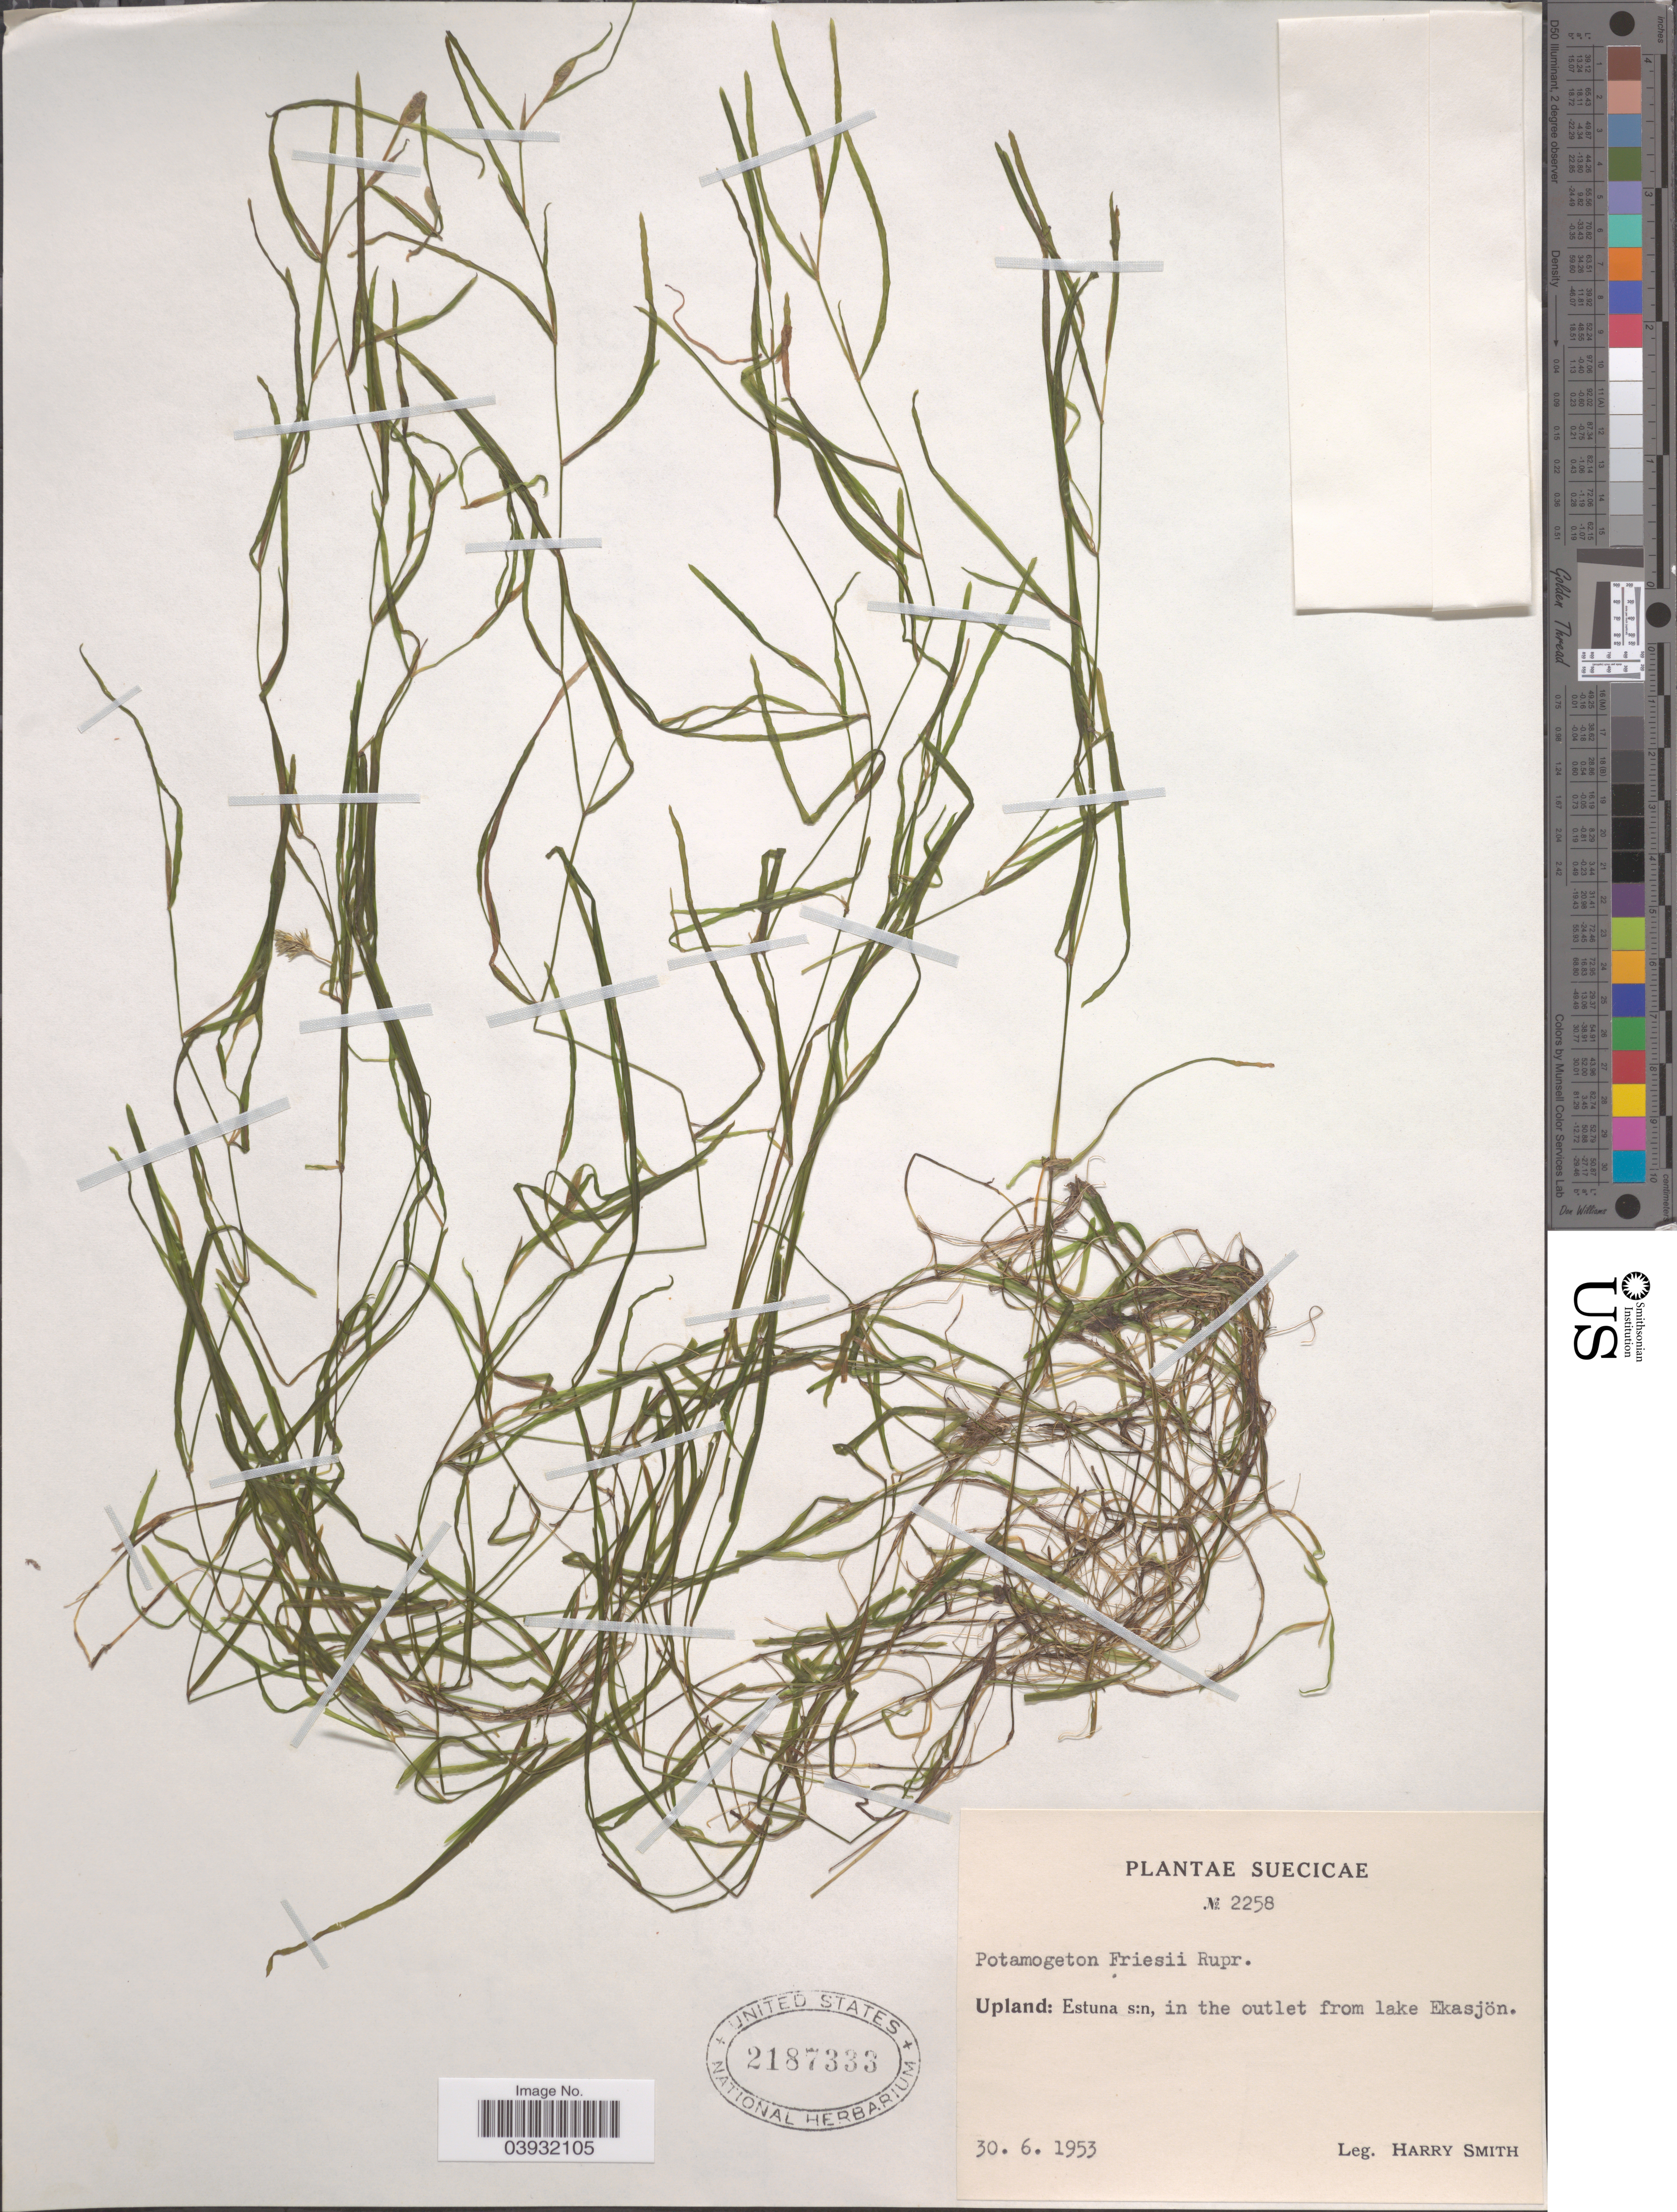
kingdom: Plantae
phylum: Tracheophyta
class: Liliopsida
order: Alismatales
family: Potamogetonaceae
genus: Potamogeton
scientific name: Potamogeton friesii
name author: Rupr.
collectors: H. Smith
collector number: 2258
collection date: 1953-06-30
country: Sweden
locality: Suecicae. Upland: Estuna s:n, in the outlet from lake Ekasjön.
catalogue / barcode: US 2187333